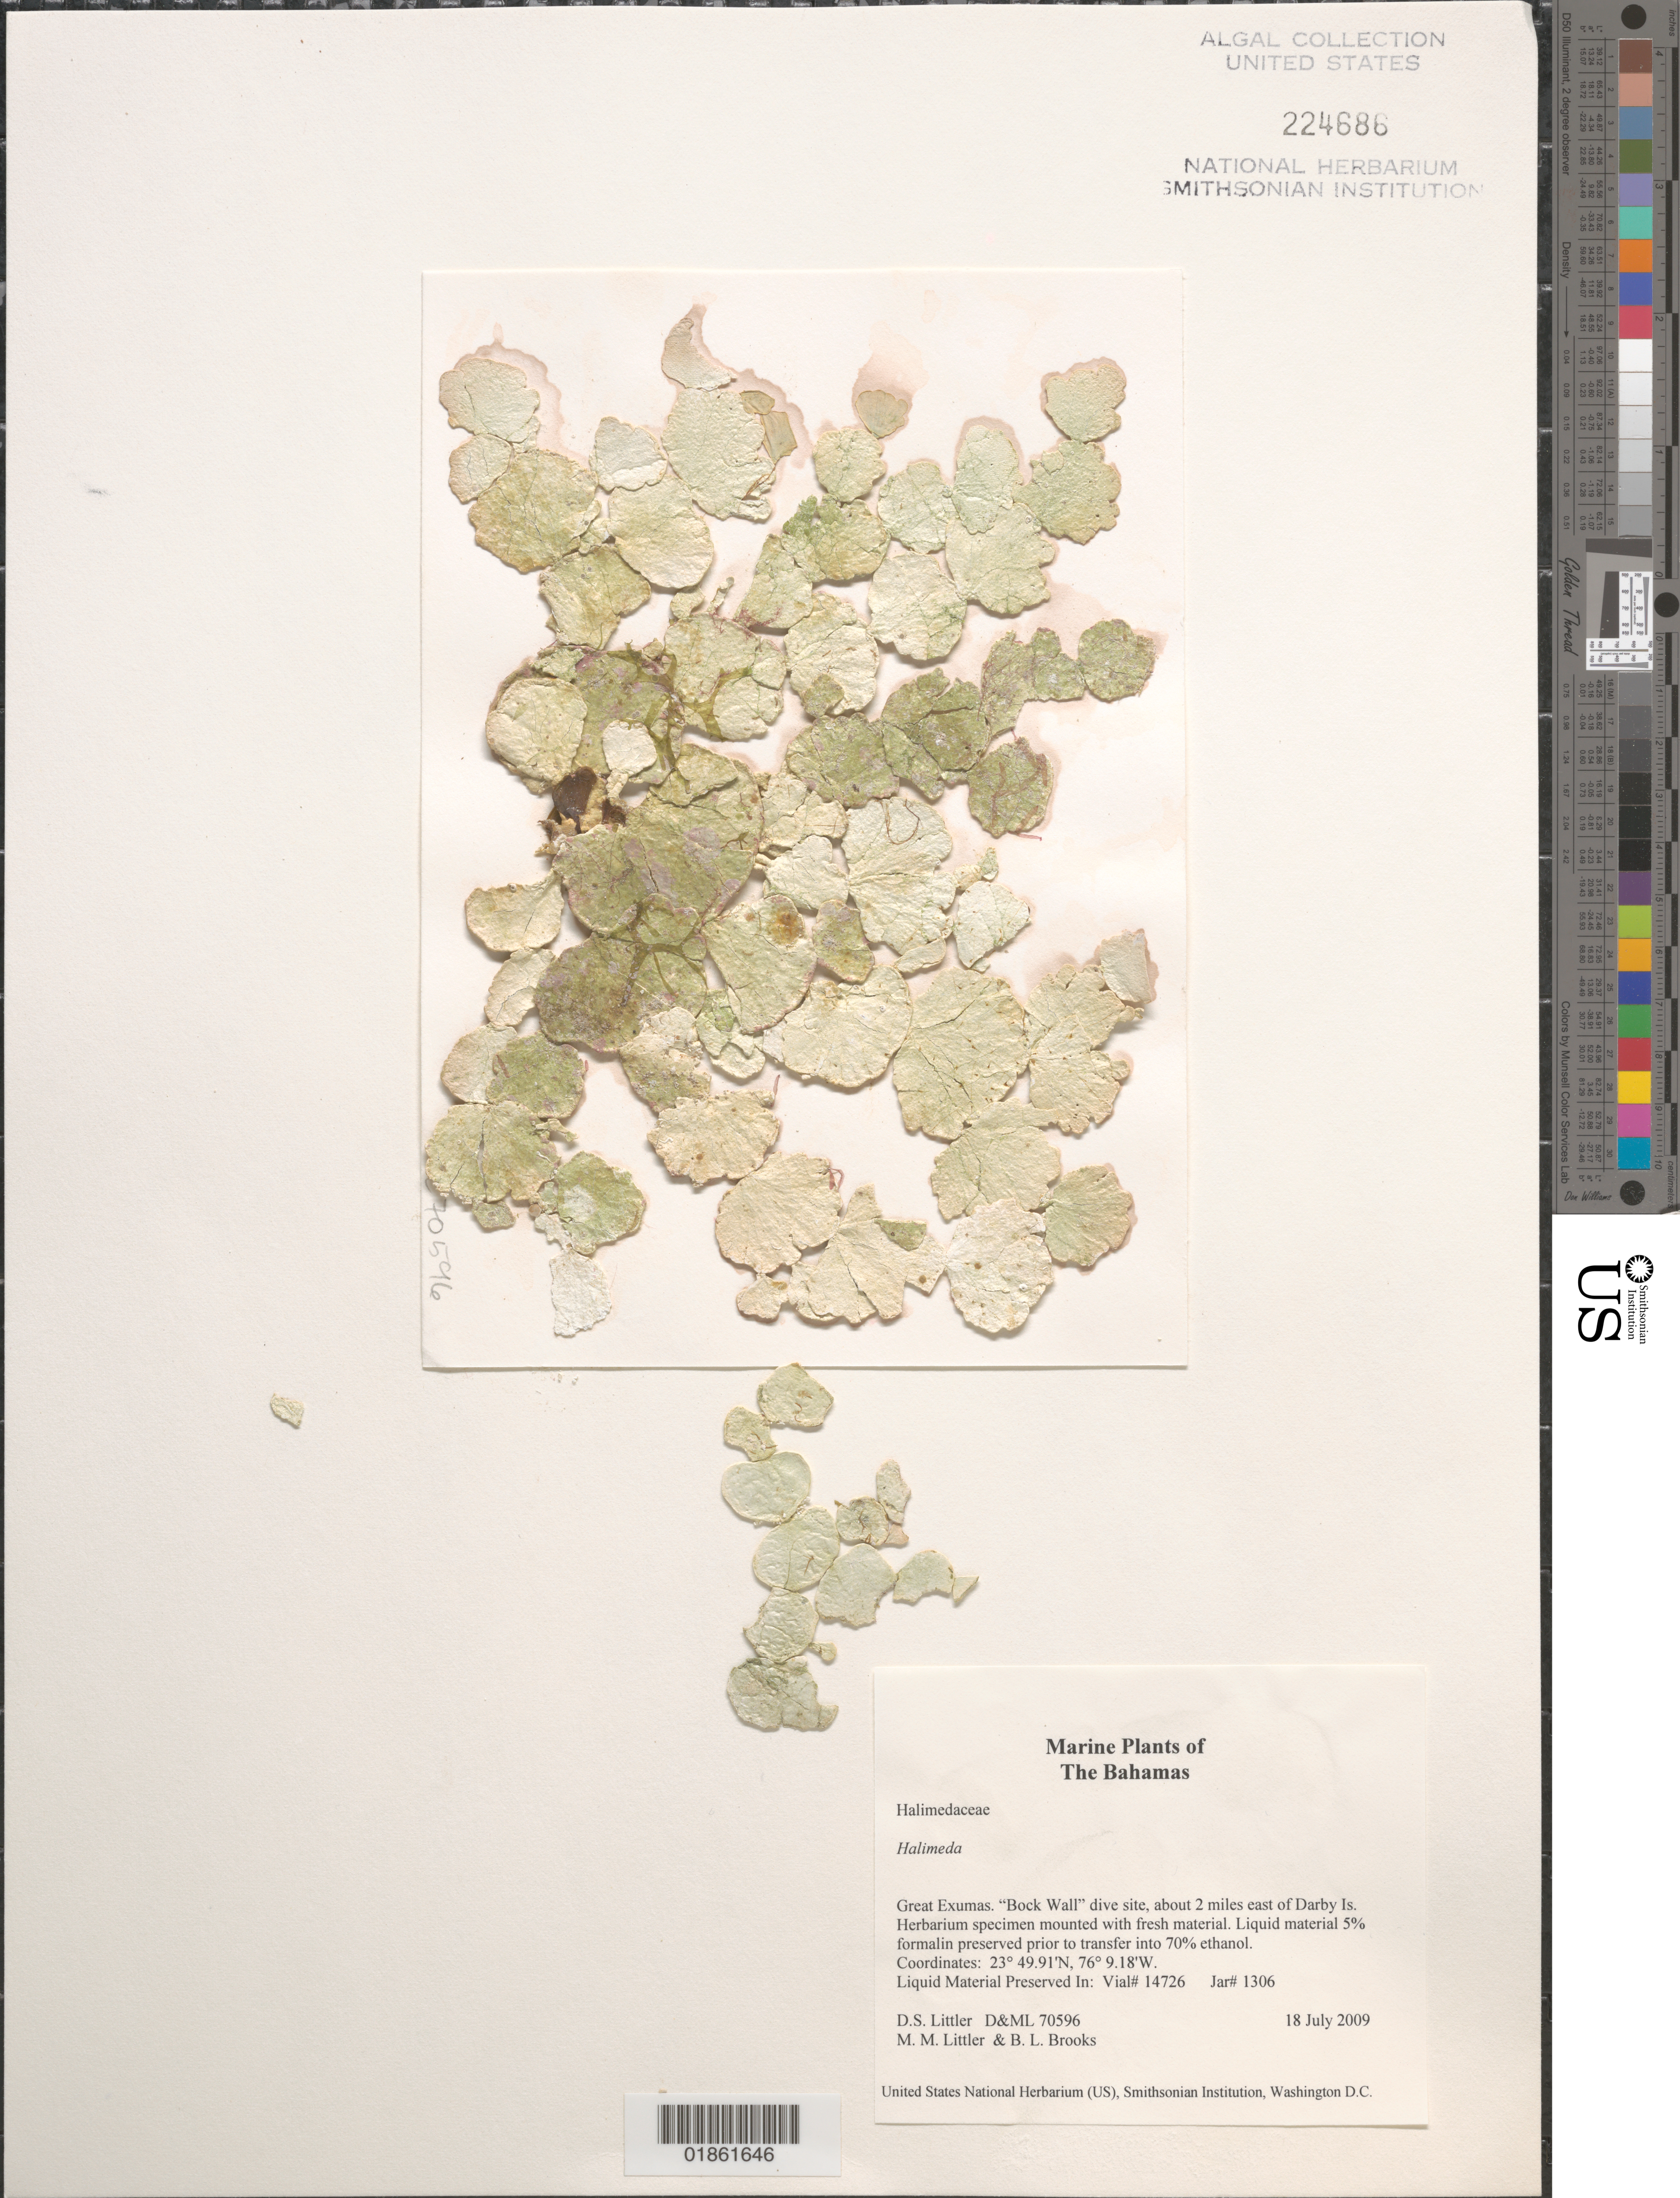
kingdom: Plantae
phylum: Chlorophyta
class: Ulvophyceae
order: Bryopsidales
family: Halimedaceae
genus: Halimeda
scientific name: Halimeda lacrimosa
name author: M. Howe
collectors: D. S. Littler & M. M. Littler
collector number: D&ML 70596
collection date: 2009-07-18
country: Bahamas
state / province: Black Point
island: Darby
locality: Exumas. E of Darby Is. Bock Wall dive site.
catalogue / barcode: US 224686